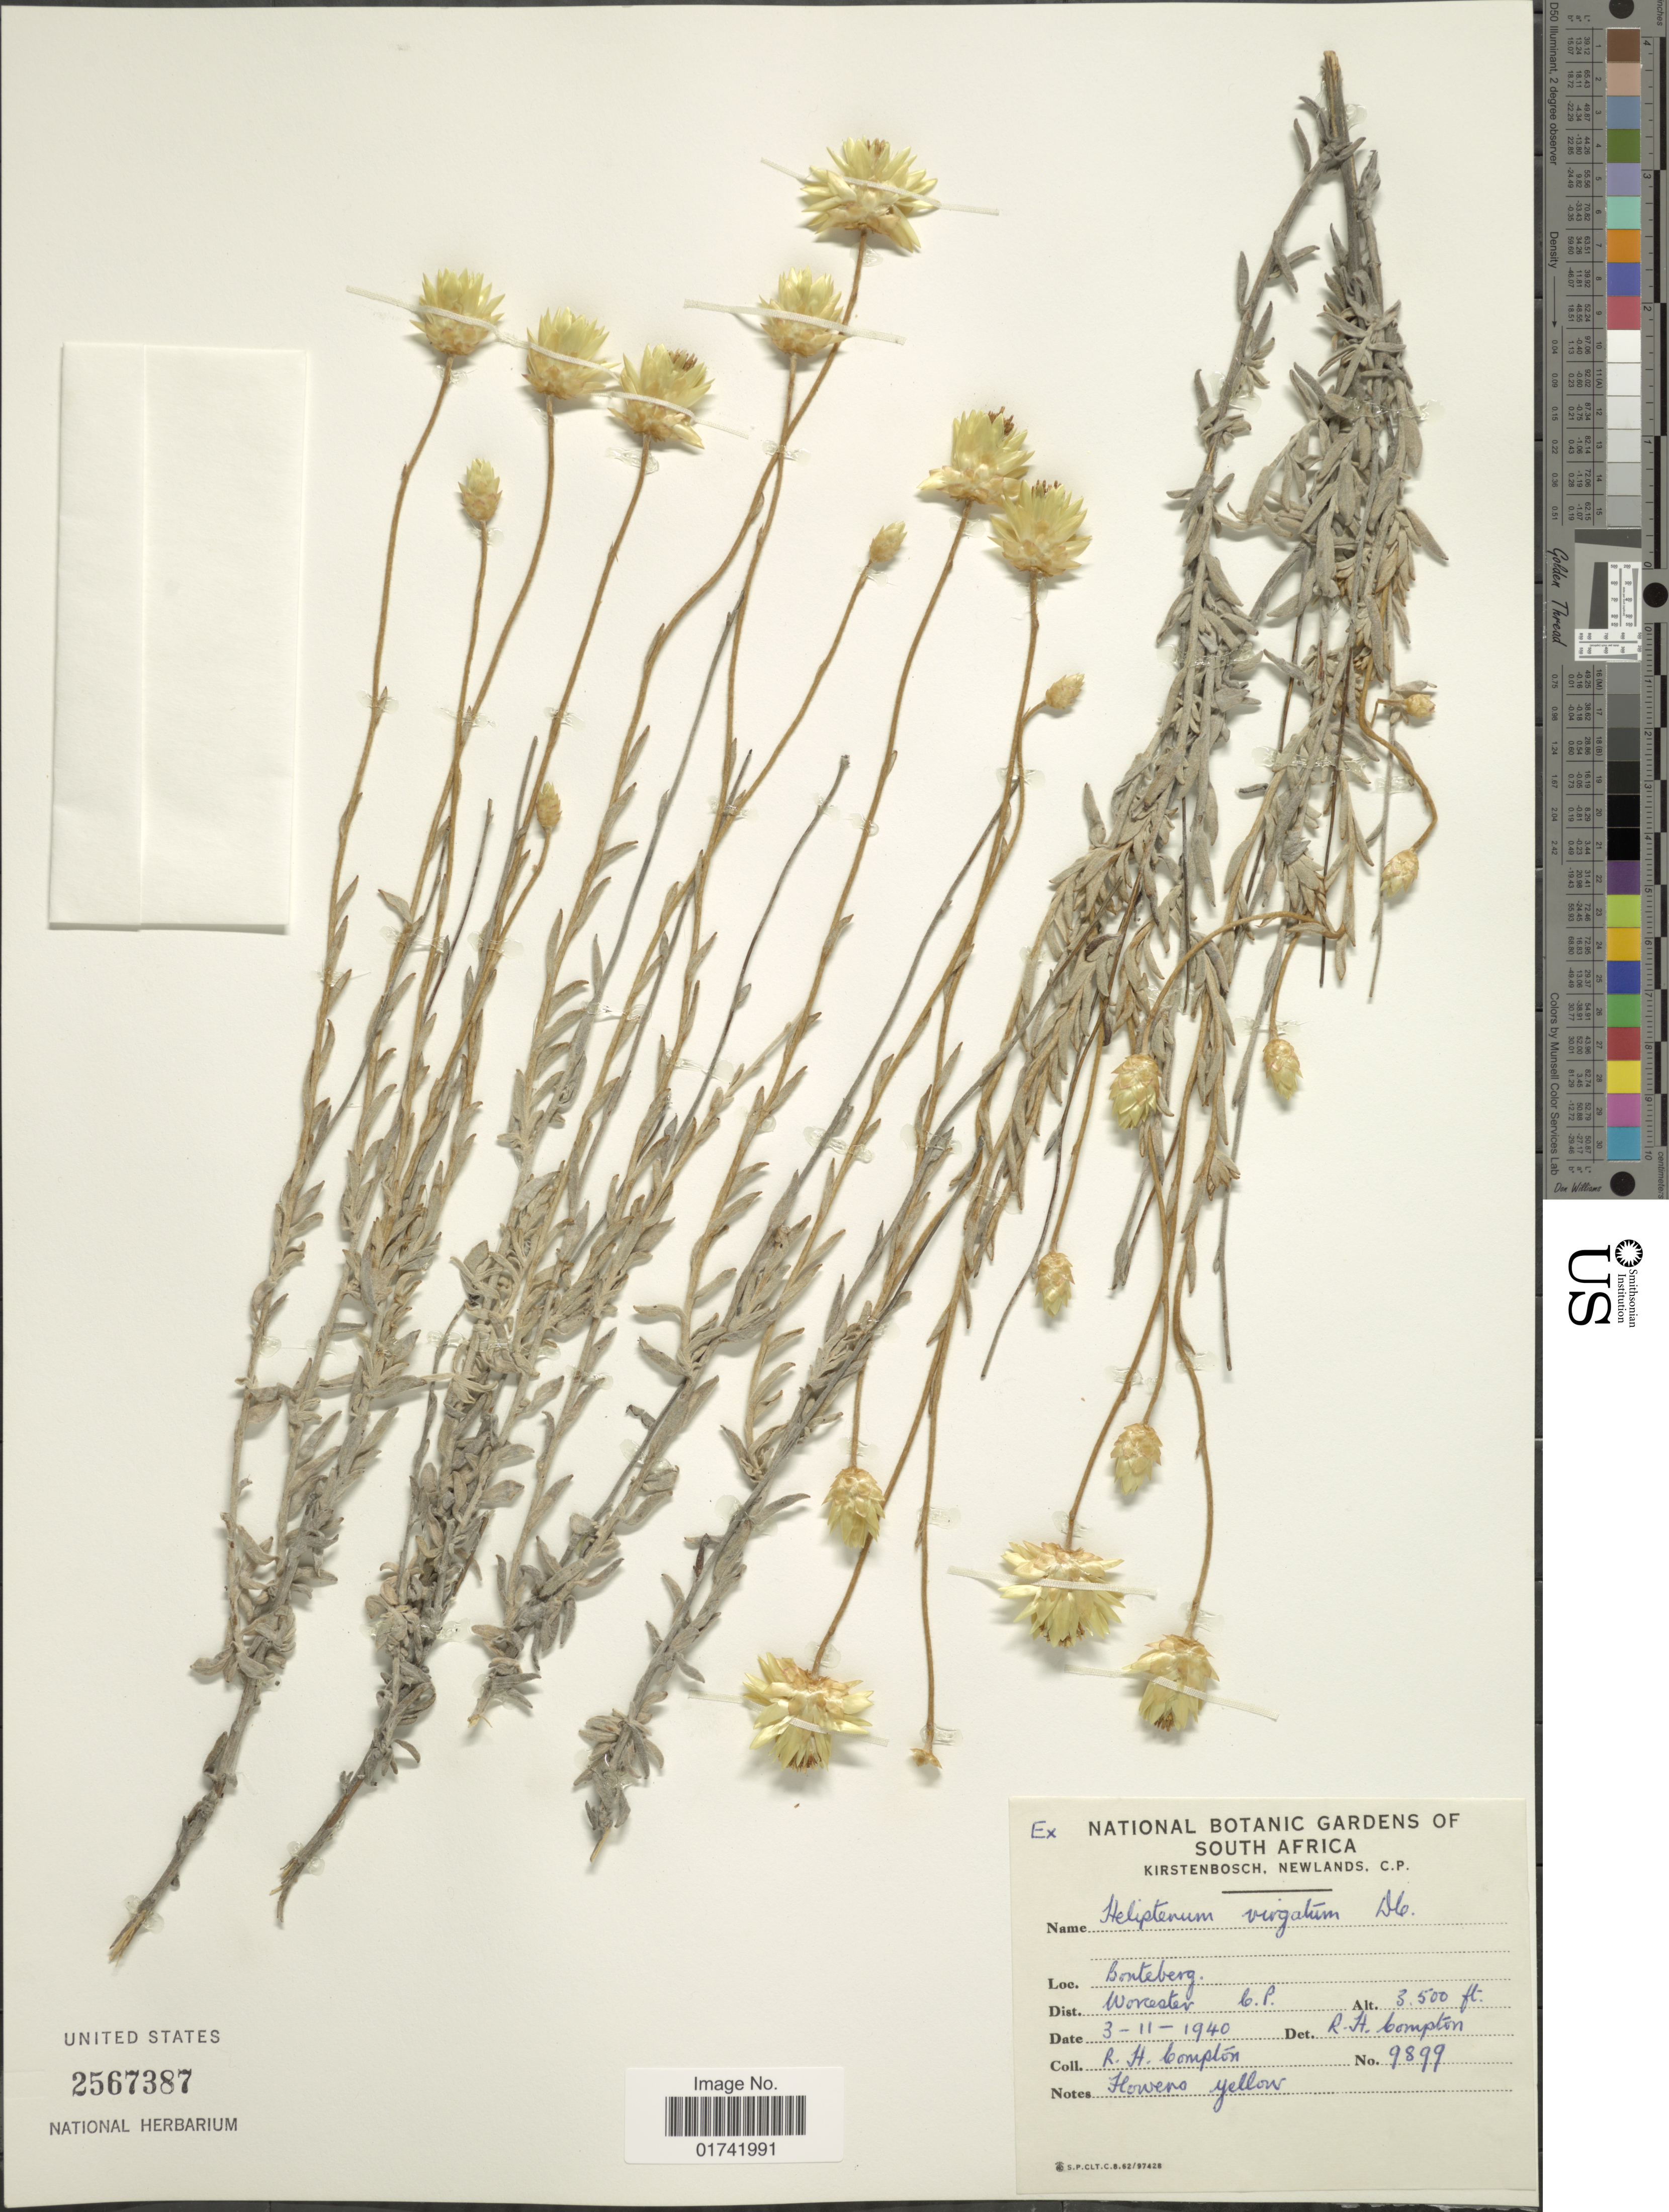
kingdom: Plantae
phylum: Tracheophyta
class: Magnoliopsida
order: Asterales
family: Asteraceae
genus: Helipterum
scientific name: Helipterum virgatum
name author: DC.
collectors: R. H. Compton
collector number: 9899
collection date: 1940-11-03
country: South Africa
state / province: Western Cape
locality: Bonteberg. Worcester.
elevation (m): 1067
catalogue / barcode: US 2567387